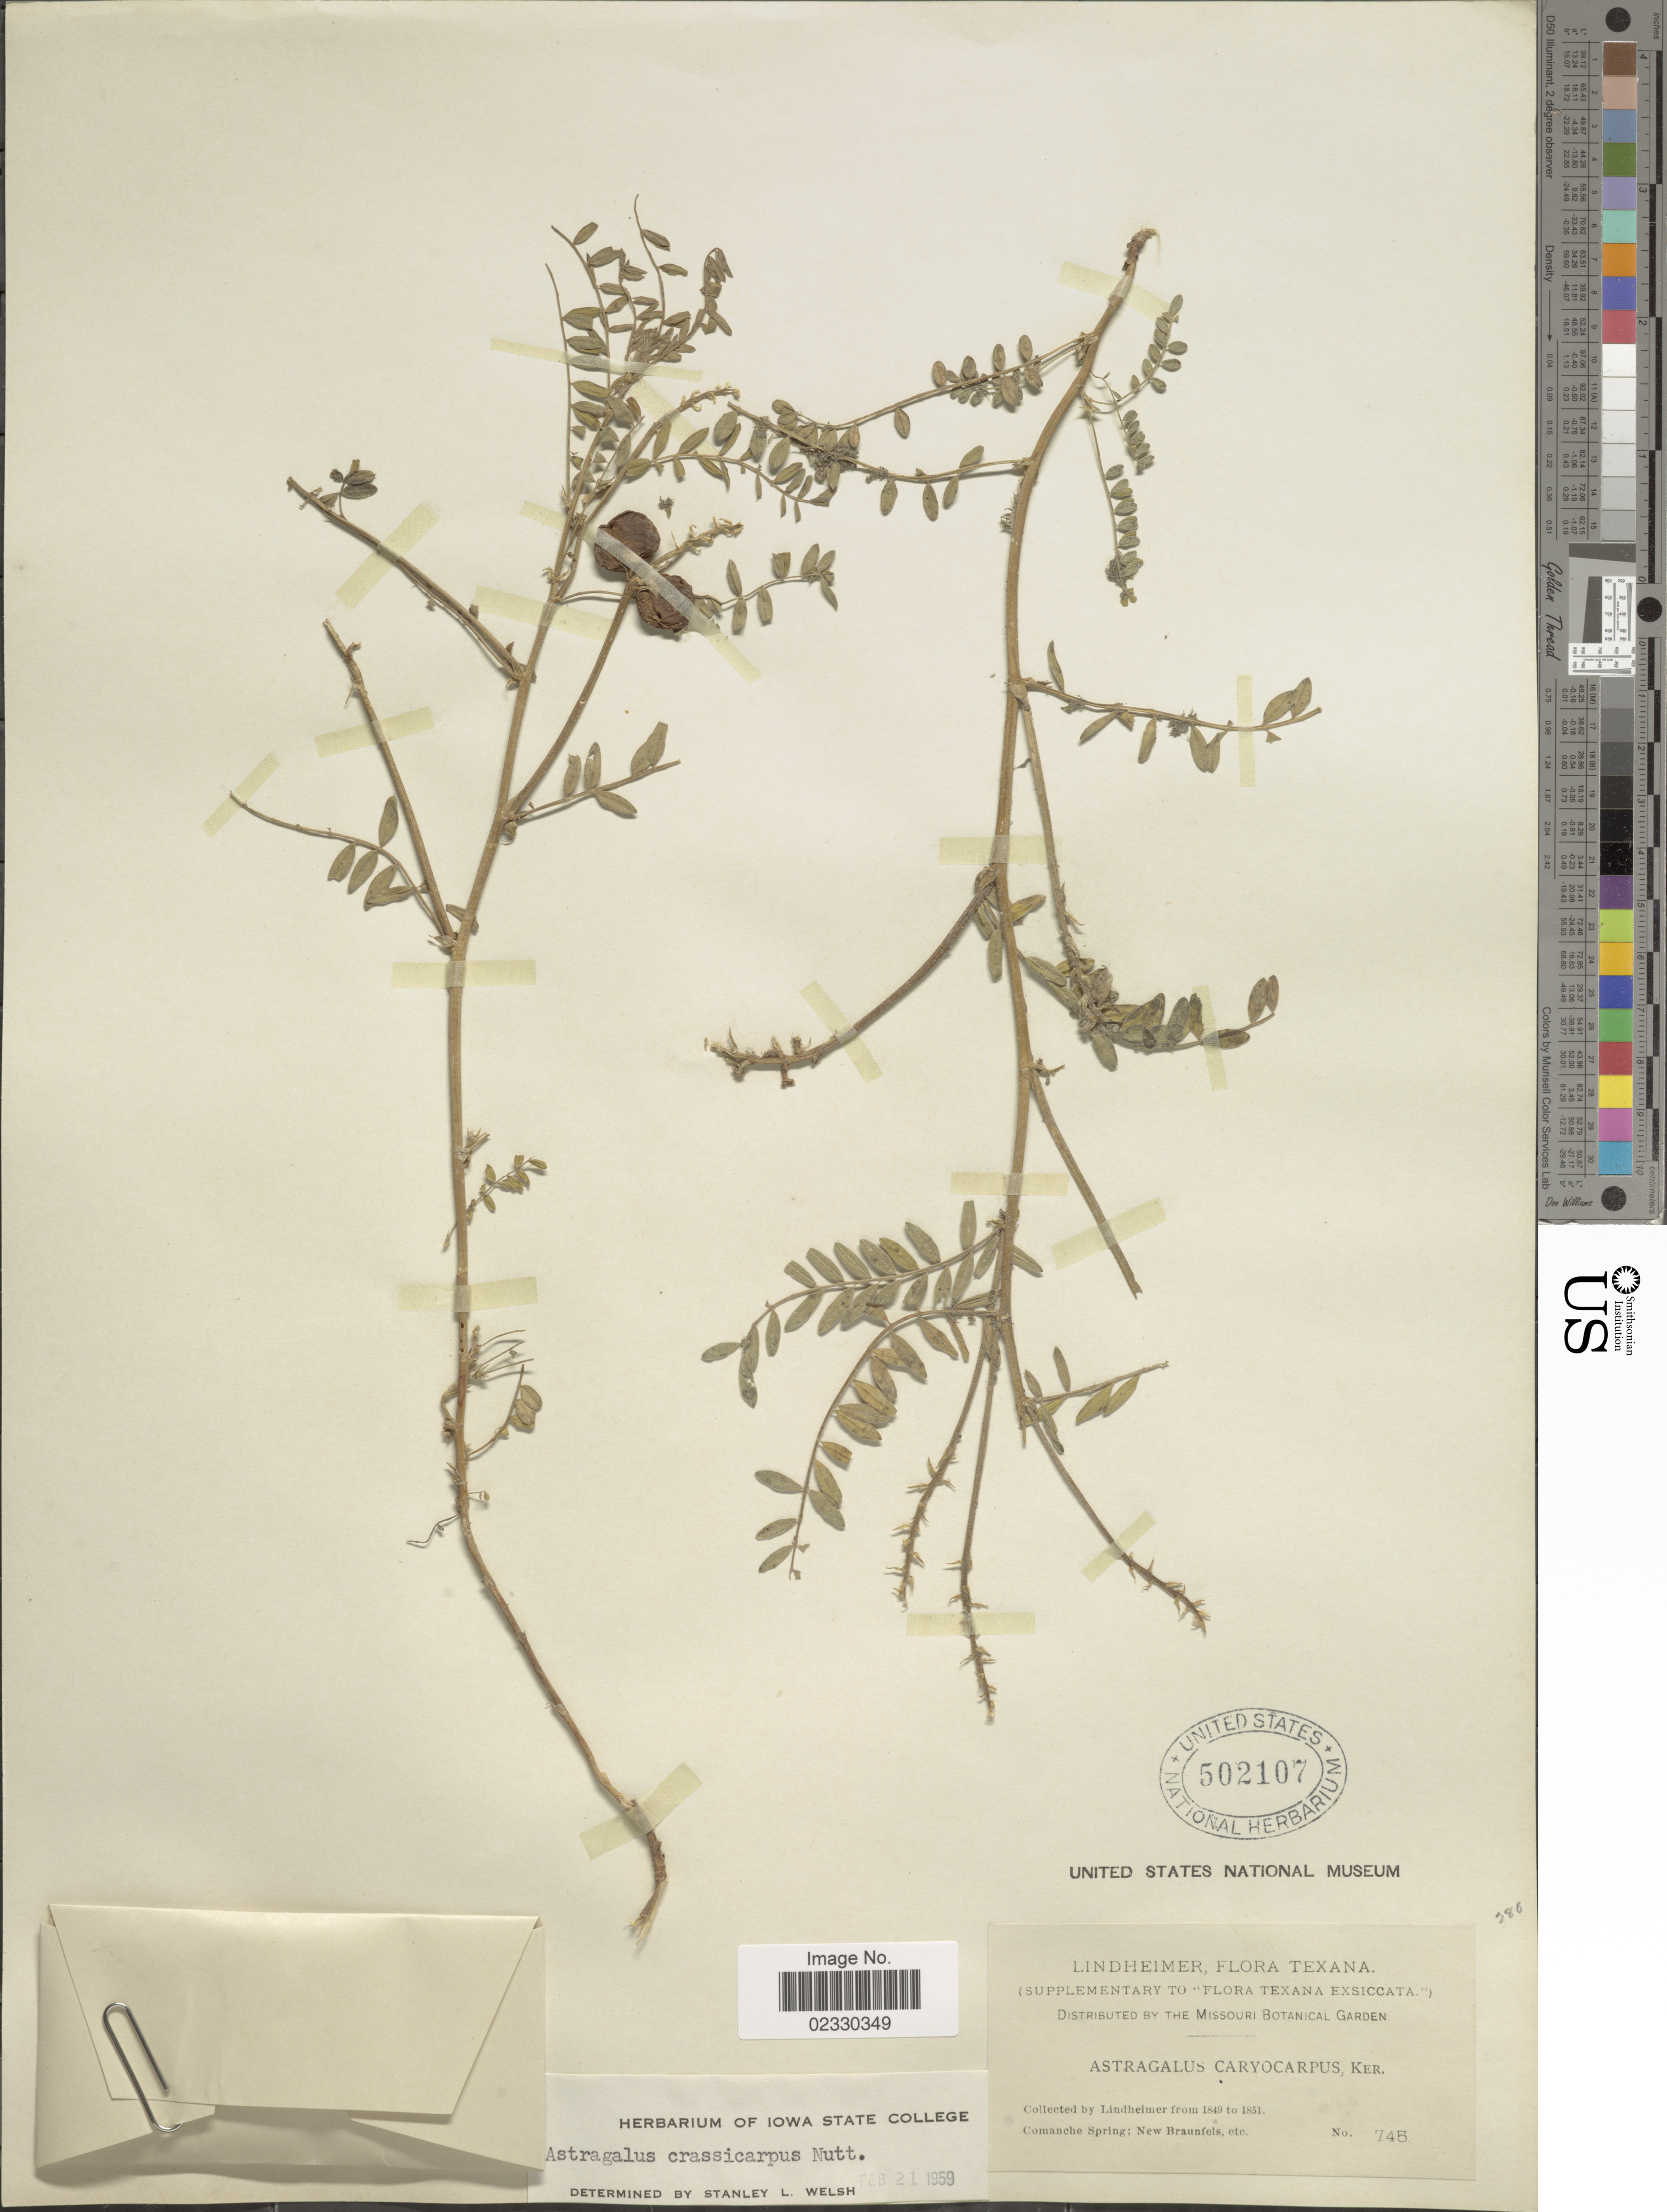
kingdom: Plantae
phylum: Tracheophyta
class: Magnoliopsida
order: Fabales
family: Fabaceae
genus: Astragalus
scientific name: Astragalus crassicarpus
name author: Nutt.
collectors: F. J. Lindheimer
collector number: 745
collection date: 1849/1850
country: United States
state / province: Texas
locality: Comanche Spring; New Braunfels etc.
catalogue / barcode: US 502107